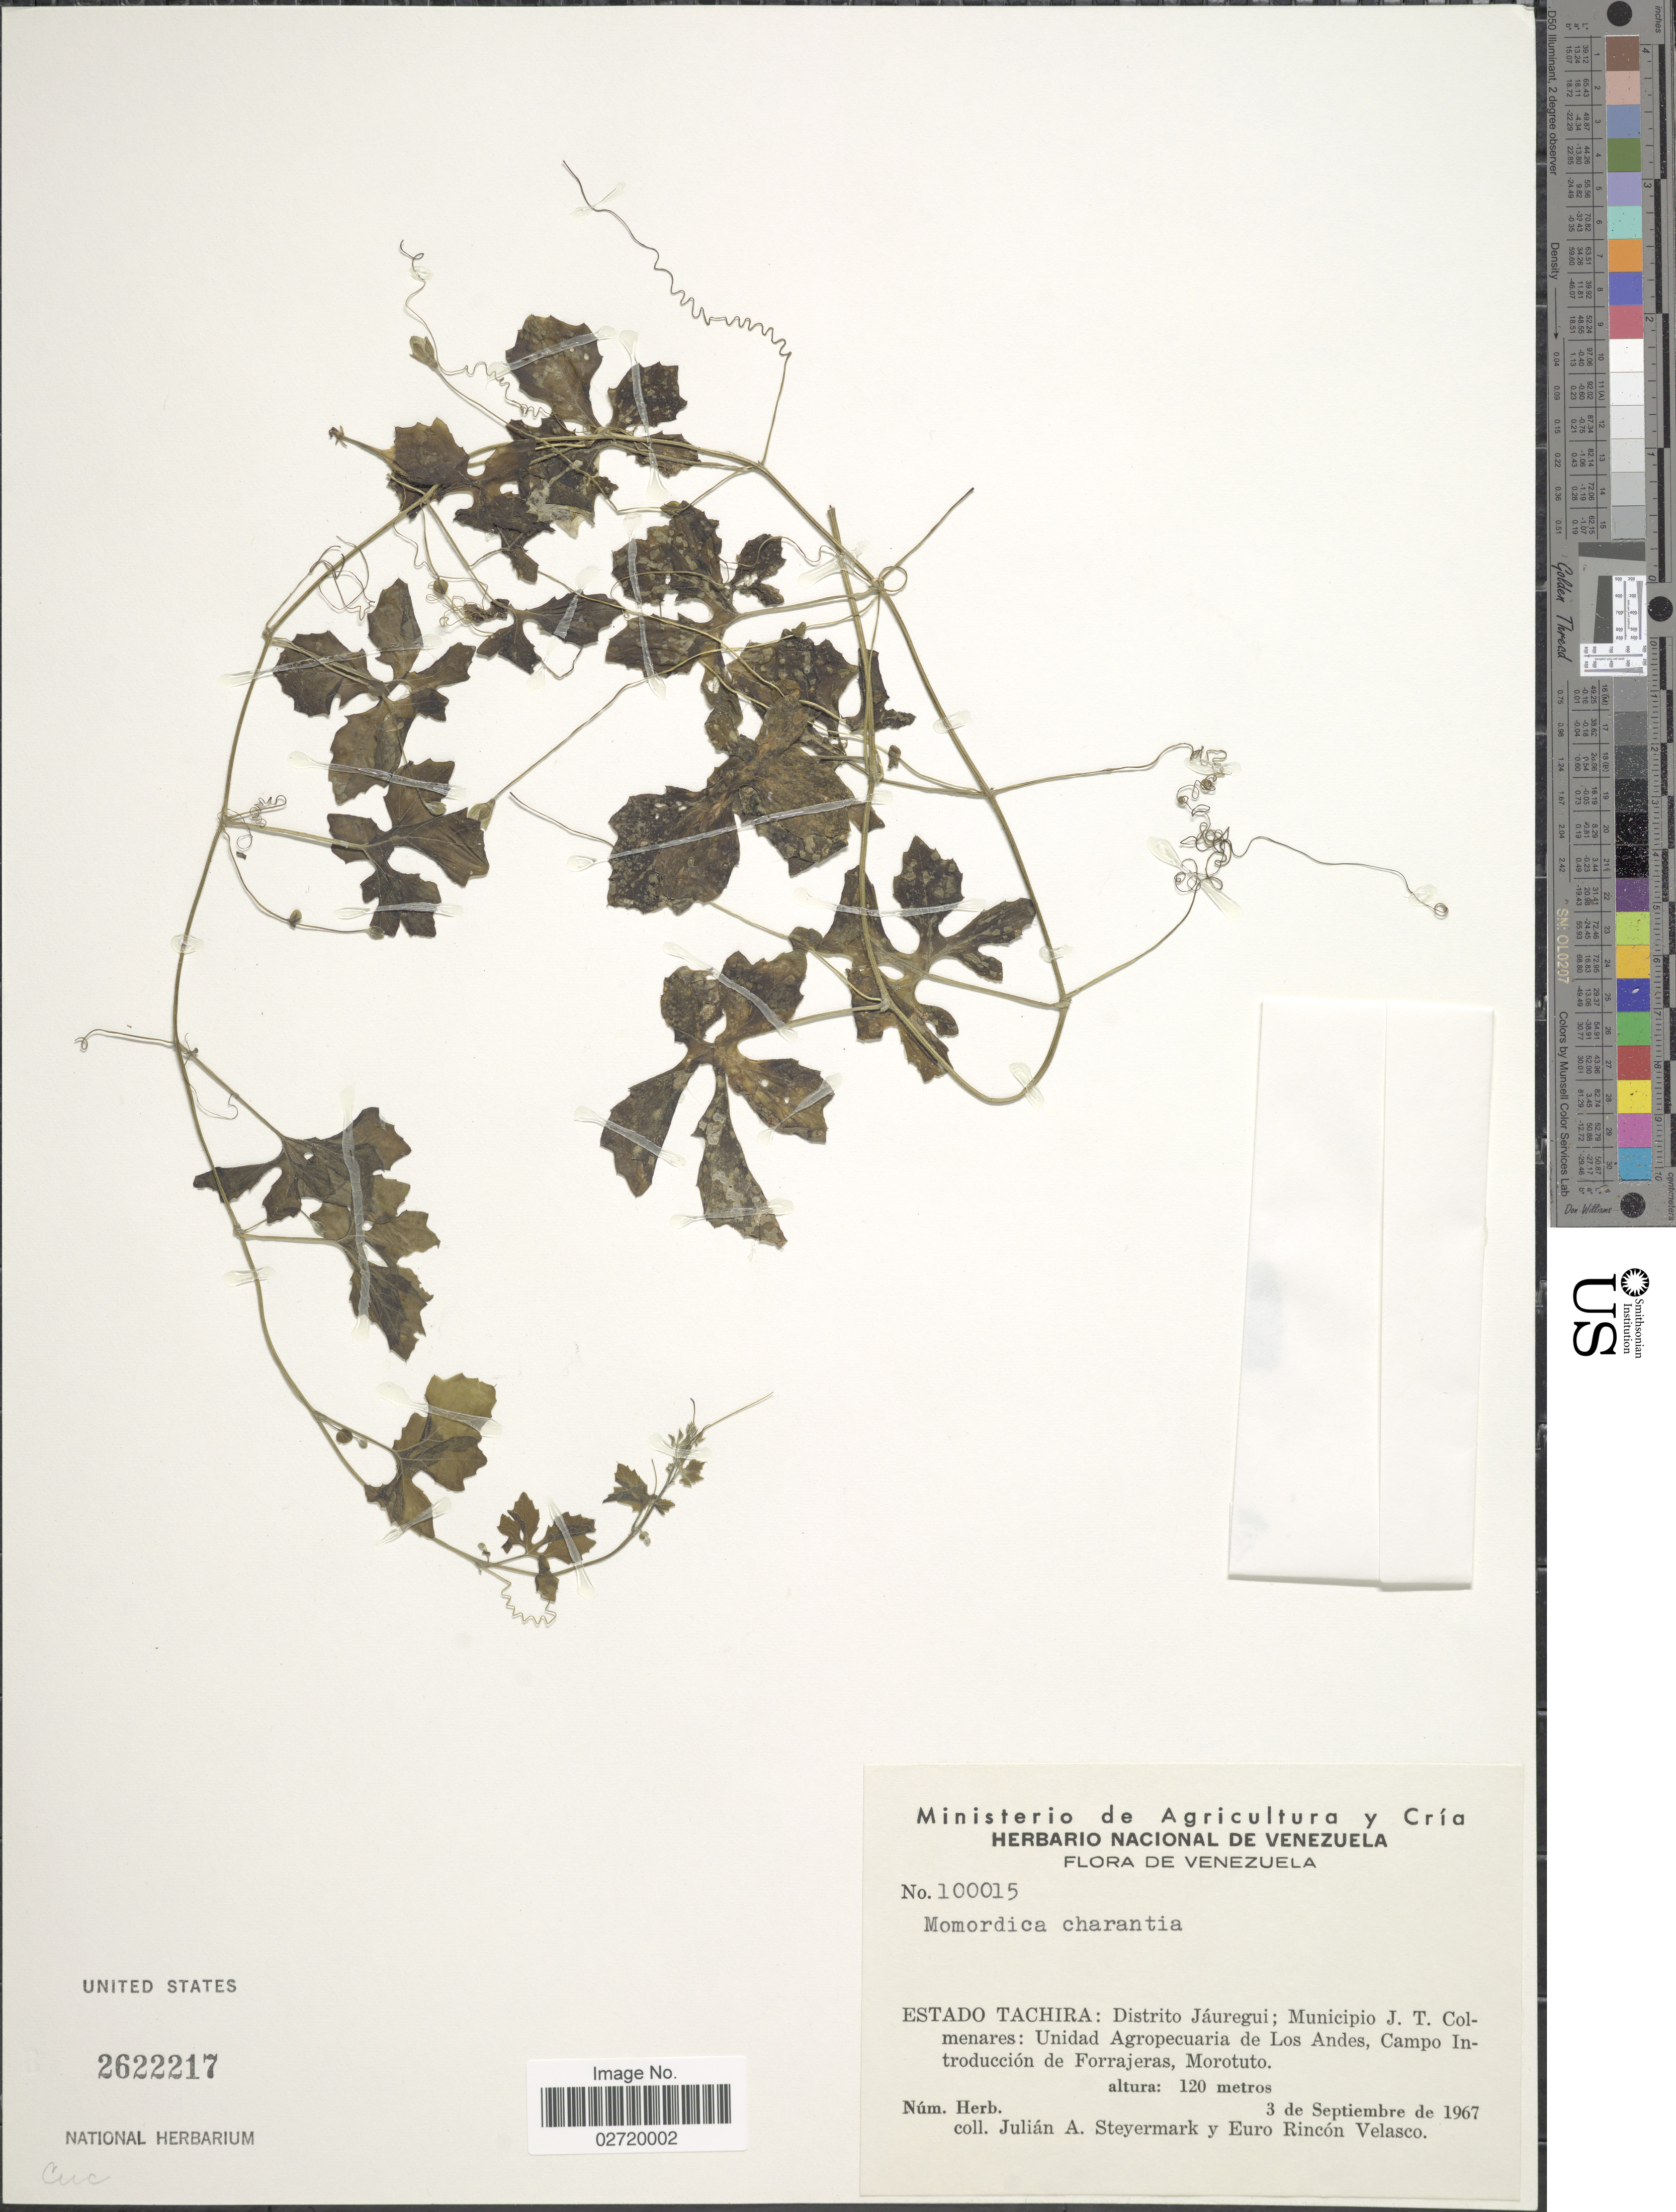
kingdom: Plantae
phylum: Tracheophyta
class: Magnoliopsida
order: Cucurbitales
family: Cucurbitaceae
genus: Momordica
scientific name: Momordica charantia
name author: L.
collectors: J. Steyermark & E. Velasco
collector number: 100015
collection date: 1967-09-03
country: Venezuela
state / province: Tachira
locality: Distrito Jauregui, Municipio J. T. Colmernares; Unidad Agropecuaria de Los Andes, Campo Introduccion de Forrajeras, Morotuto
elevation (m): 120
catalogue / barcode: US 2622217